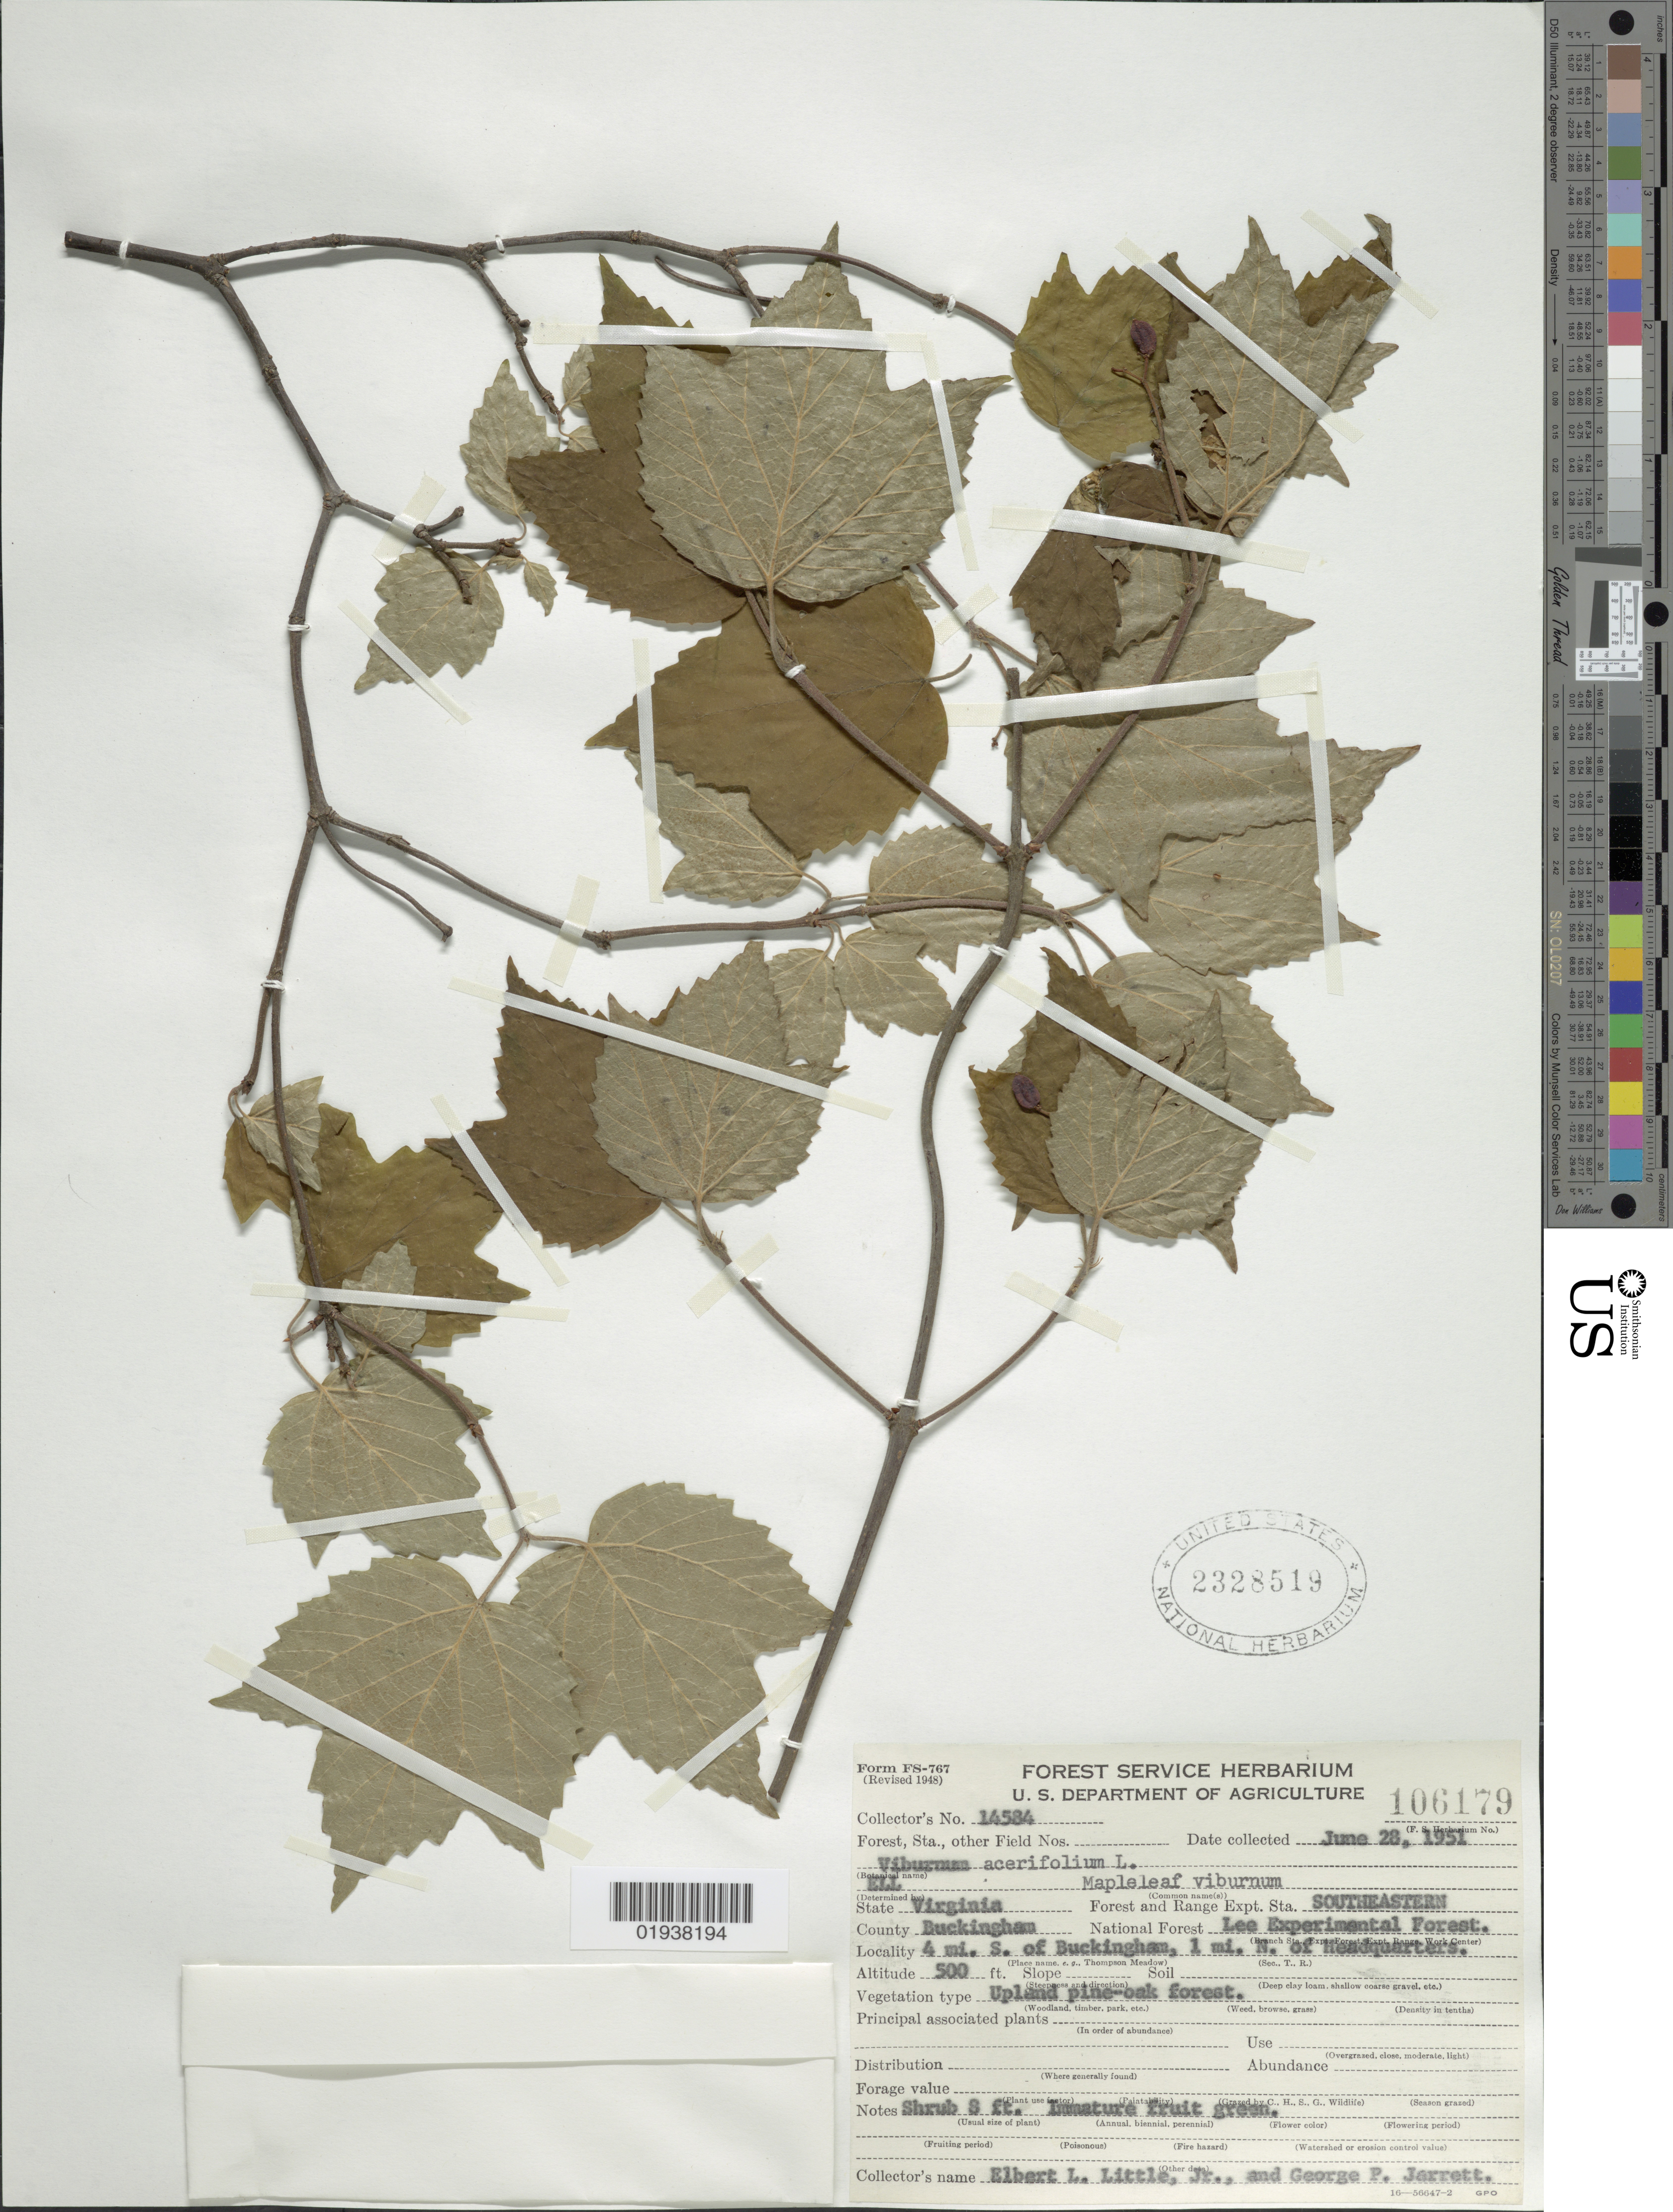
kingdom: Plantae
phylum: Tracheophyta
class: Magnoliopsida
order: Dipsacales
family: Viburnaceae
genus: Viburnum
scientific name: Viburnum acerifolium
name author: L.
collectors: E. L. Little & G. Jarrett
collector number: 14584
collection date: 1951-06-28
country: United States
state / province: Virginia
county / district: Buckingham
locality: Southeastern. County Buckingham. Lee Experimental Forest. 4 mi. S. of Buckingham, 1 mi. N. of Headquarters.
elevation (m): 152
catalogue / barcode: US 2328519